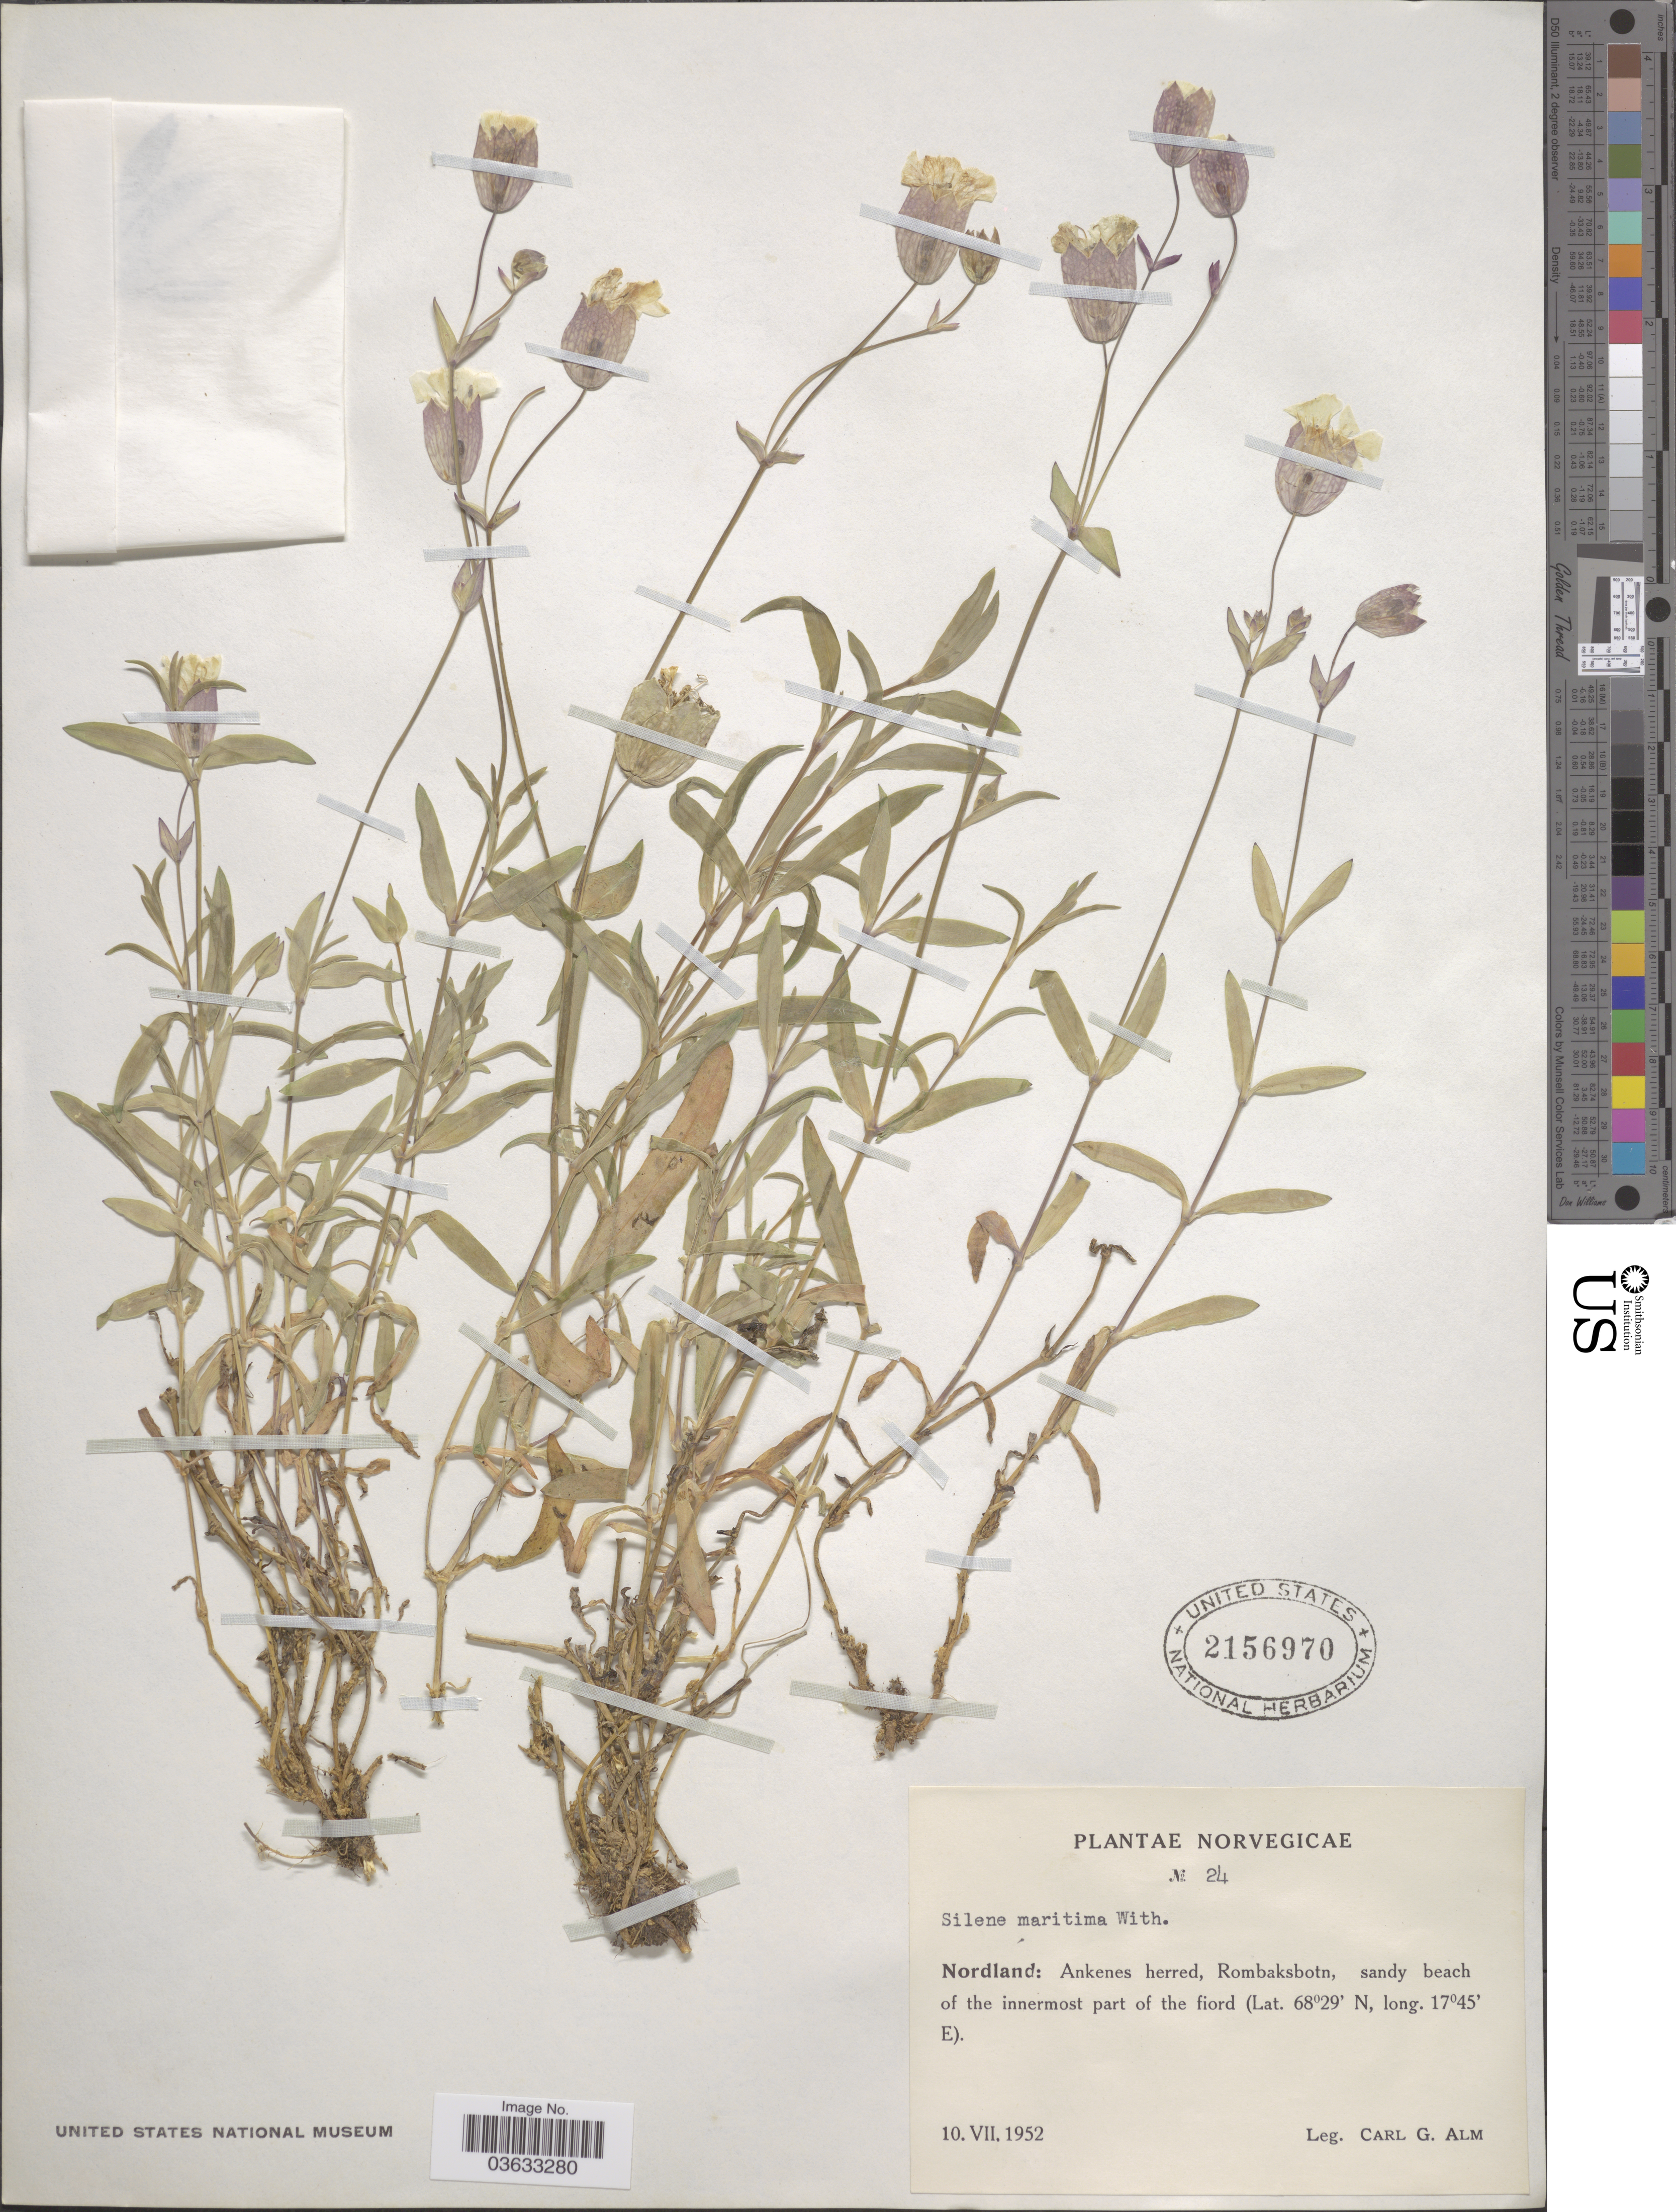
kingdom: Plantae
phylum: Tracheophyta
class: Magnoliopsida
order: Caryophyllales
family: Caryophyllaceae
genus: Silene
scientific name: Silene maritima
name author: With.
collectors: C. G. Alm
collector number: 24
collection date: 1952-07-10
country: Norway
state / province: Nordland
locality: Norvegicae. Ankenes herred, Rombaksbotn, sandy beach of the innermost part of the fiord.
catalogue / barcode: US 2156970